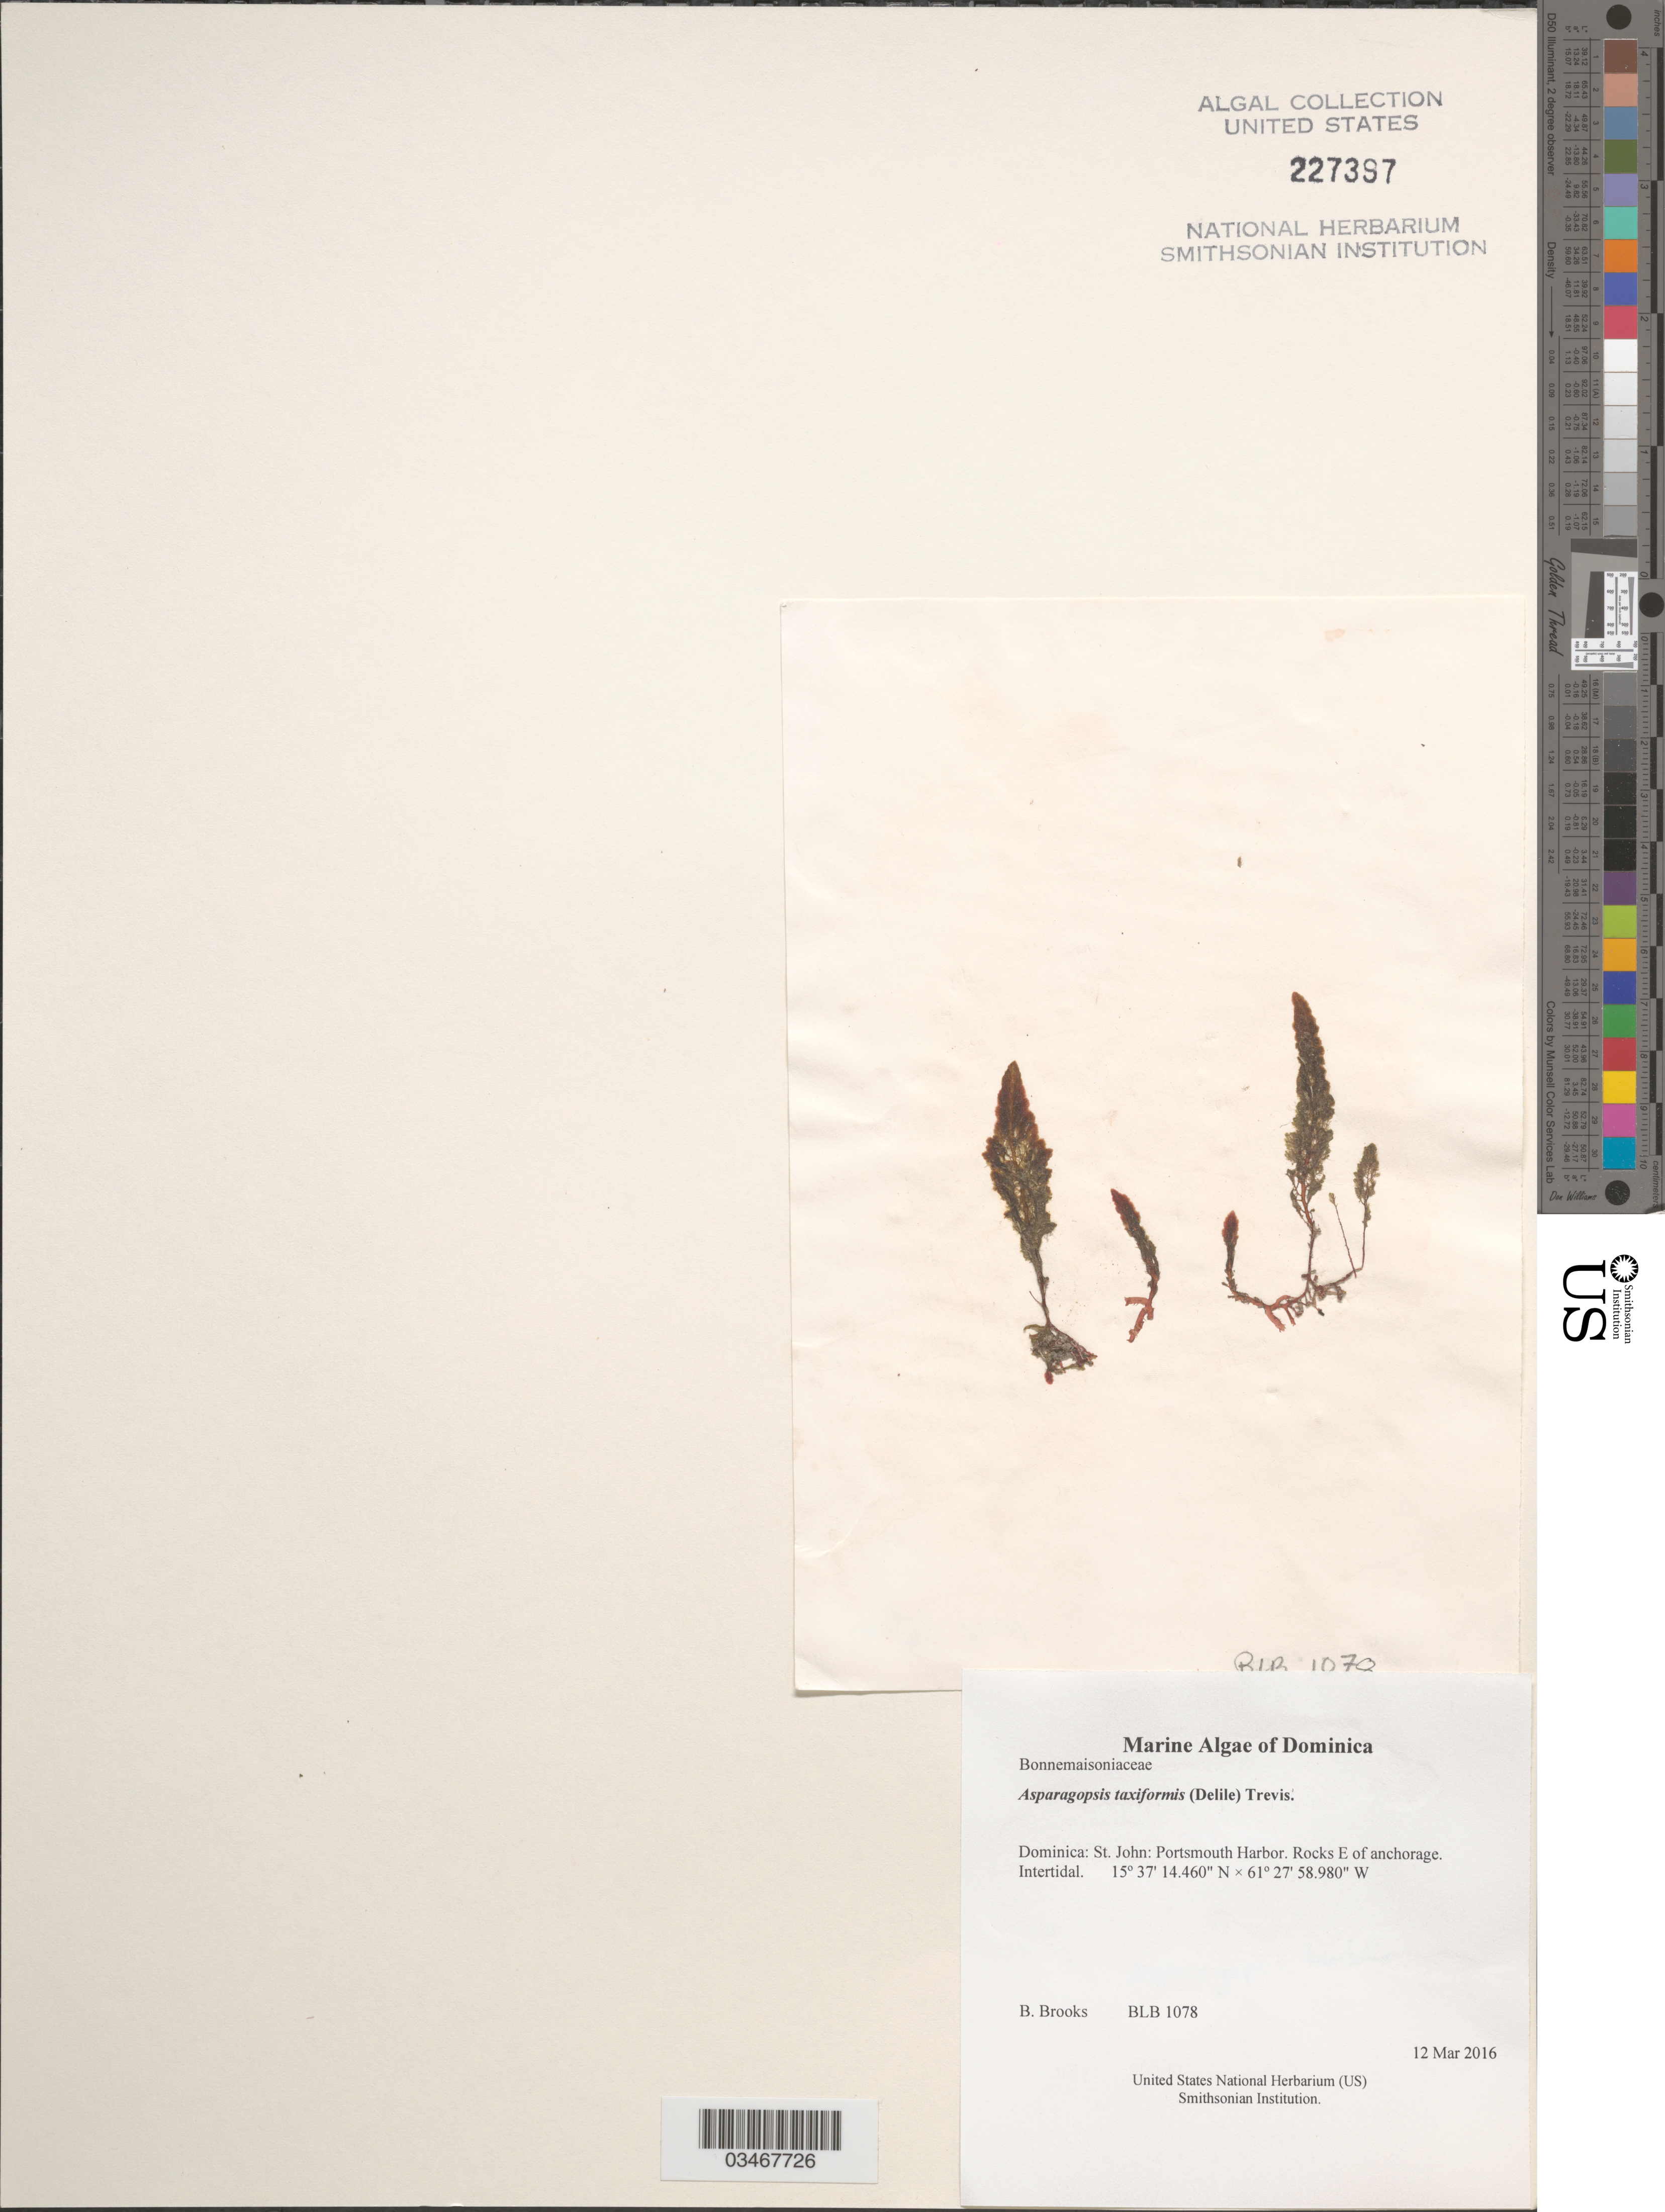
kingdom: Plantae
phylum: Rhodophyta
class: Florideophyceae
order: Bonnemaisoniales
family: Bonnemaisoniaceae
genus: Asparagopsis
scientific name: Asparagopsis taxiformis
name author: (Delile) Trevis.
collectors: B. Brooks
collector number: BLB 1078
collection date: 2016-03-12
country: Dominica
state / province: St. John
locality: Portsmouth Harbor. Rocks E of anchorage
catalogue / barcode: US 227397